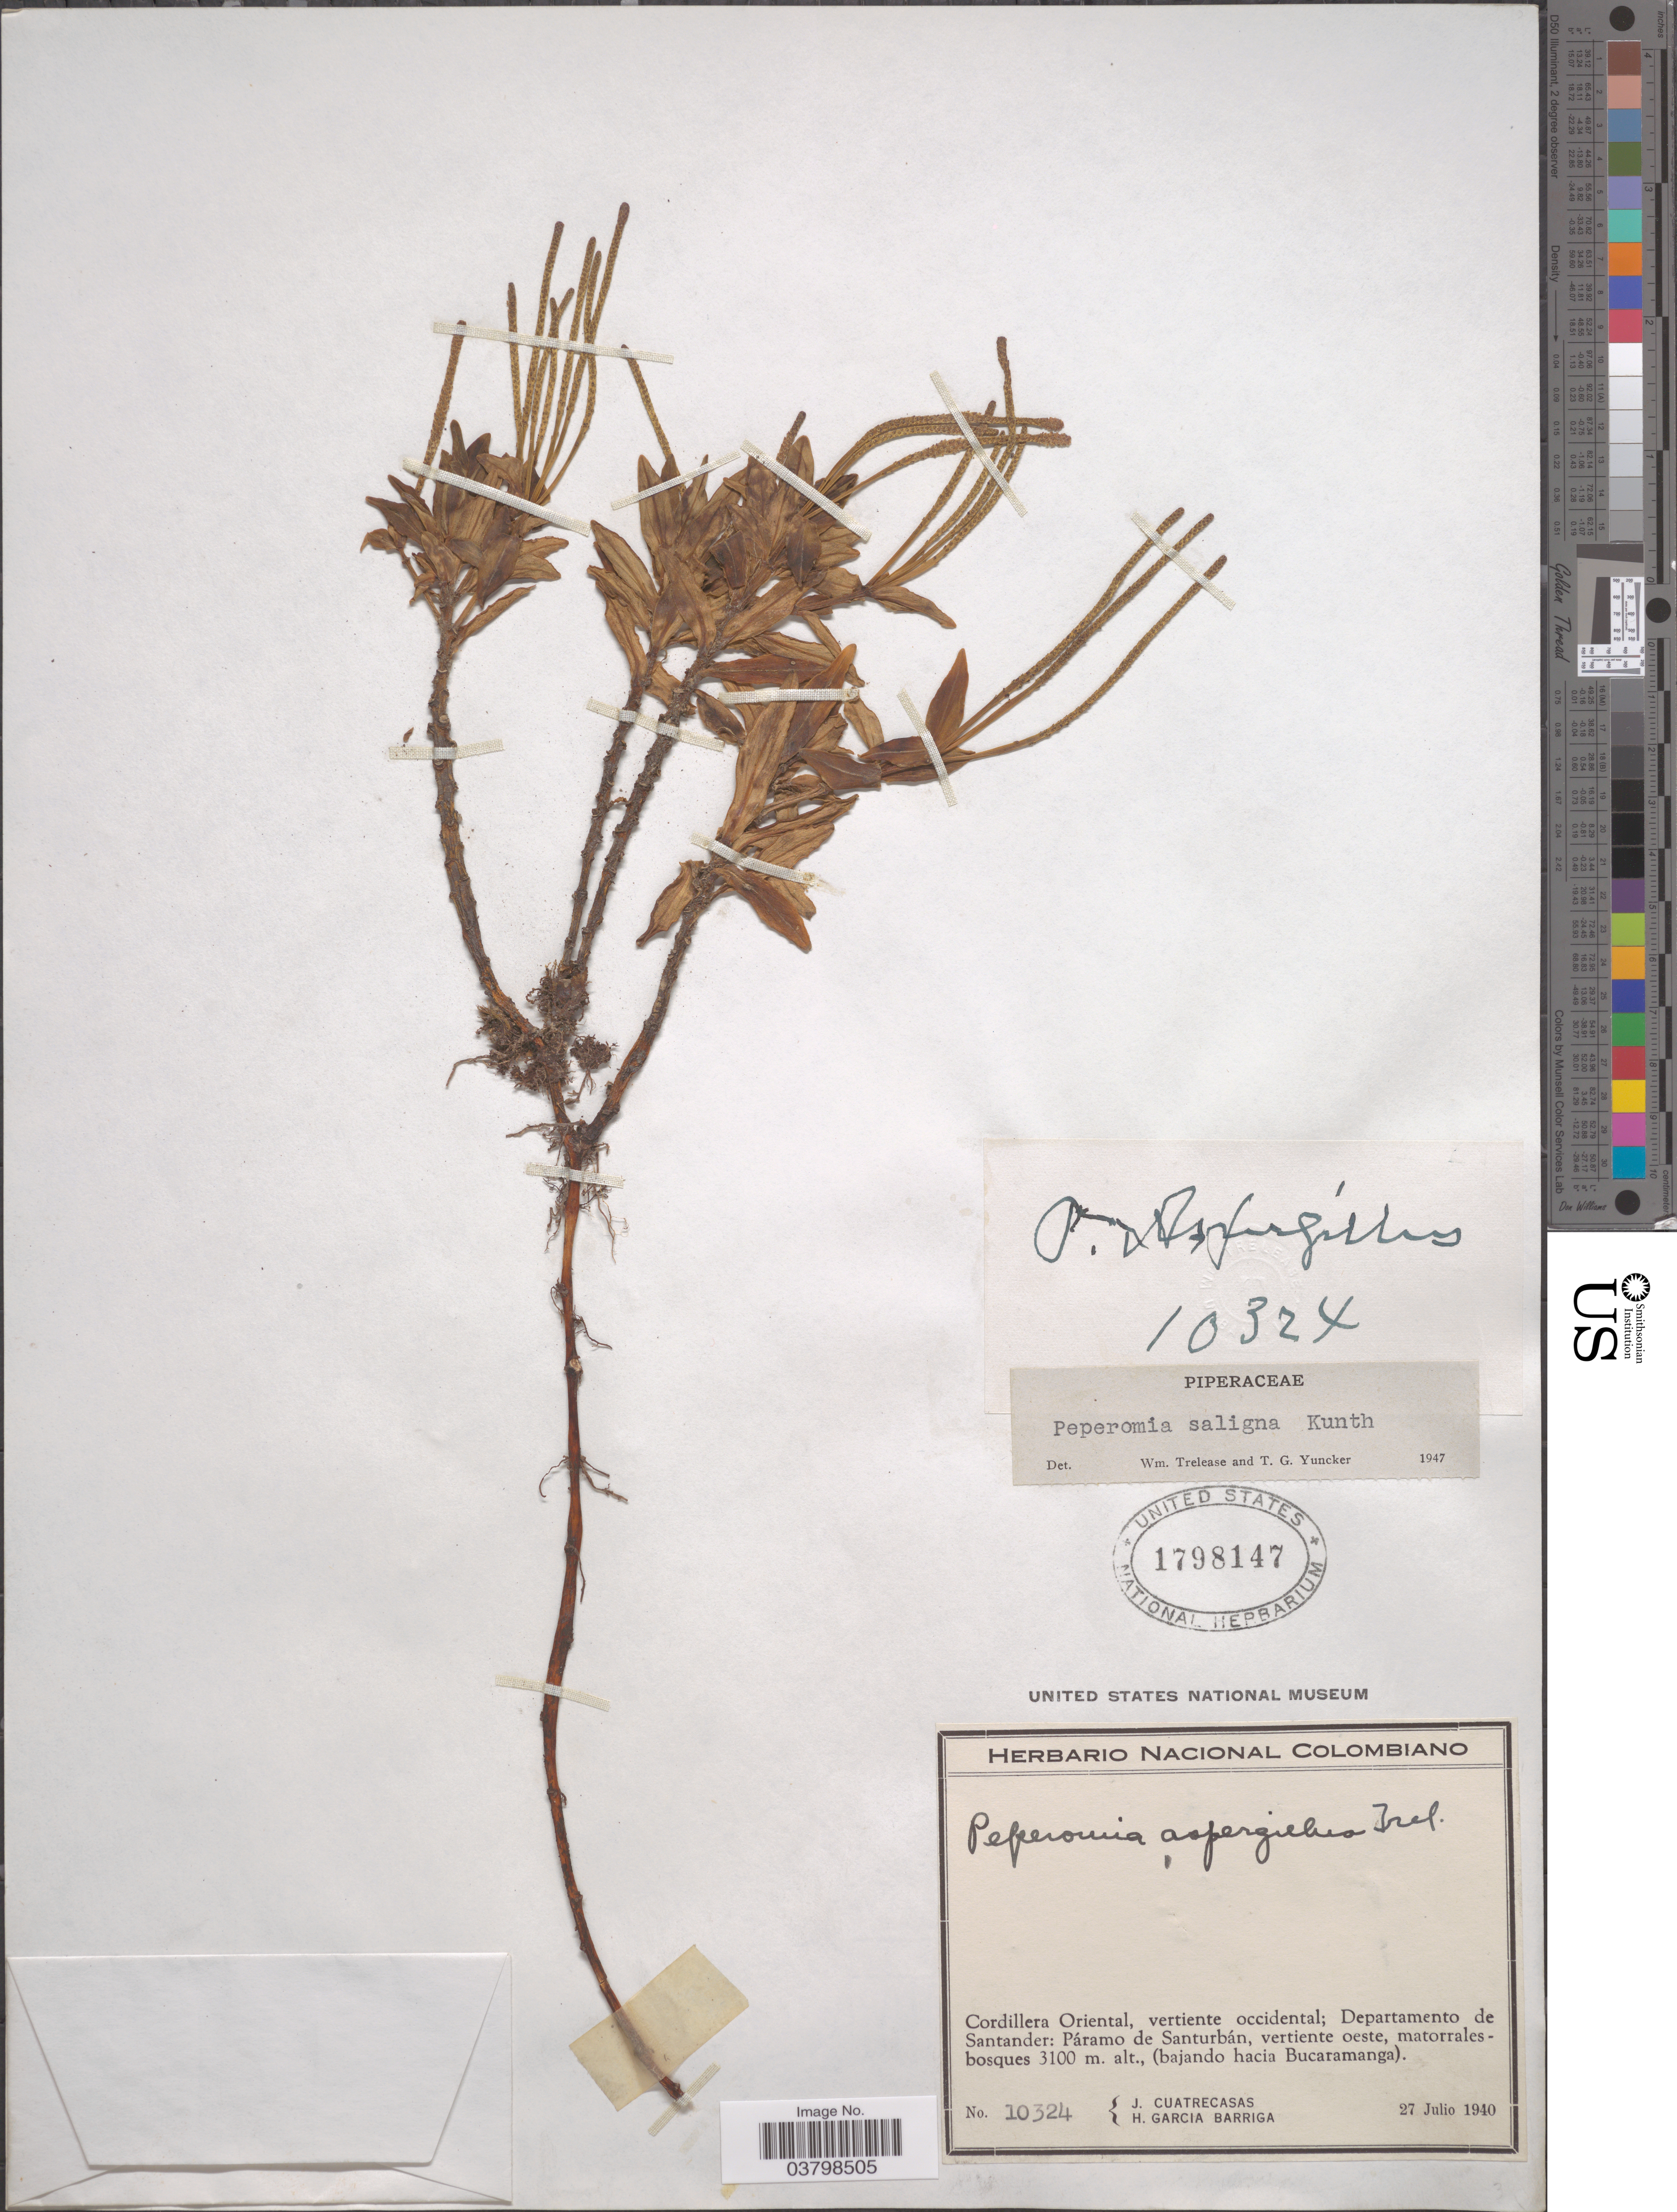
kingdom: Plantae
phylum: Tracheophyta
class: Magnoliopsida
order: Piperales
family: Piperaceae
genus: Peperomia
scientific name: Peperomia saligna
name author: Kunth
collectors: J. Cuatrecasas & H. García Barriga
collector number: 10324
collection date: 1940-07-27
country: Colombia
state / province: Santander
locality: Cordillera Oriental, vertiente occidental; Departamento de Santander: Páramo de Santurbán, vertiente oeste, (bajando hacia Bucaramanga).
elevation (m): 3100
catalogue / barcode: US 1798147